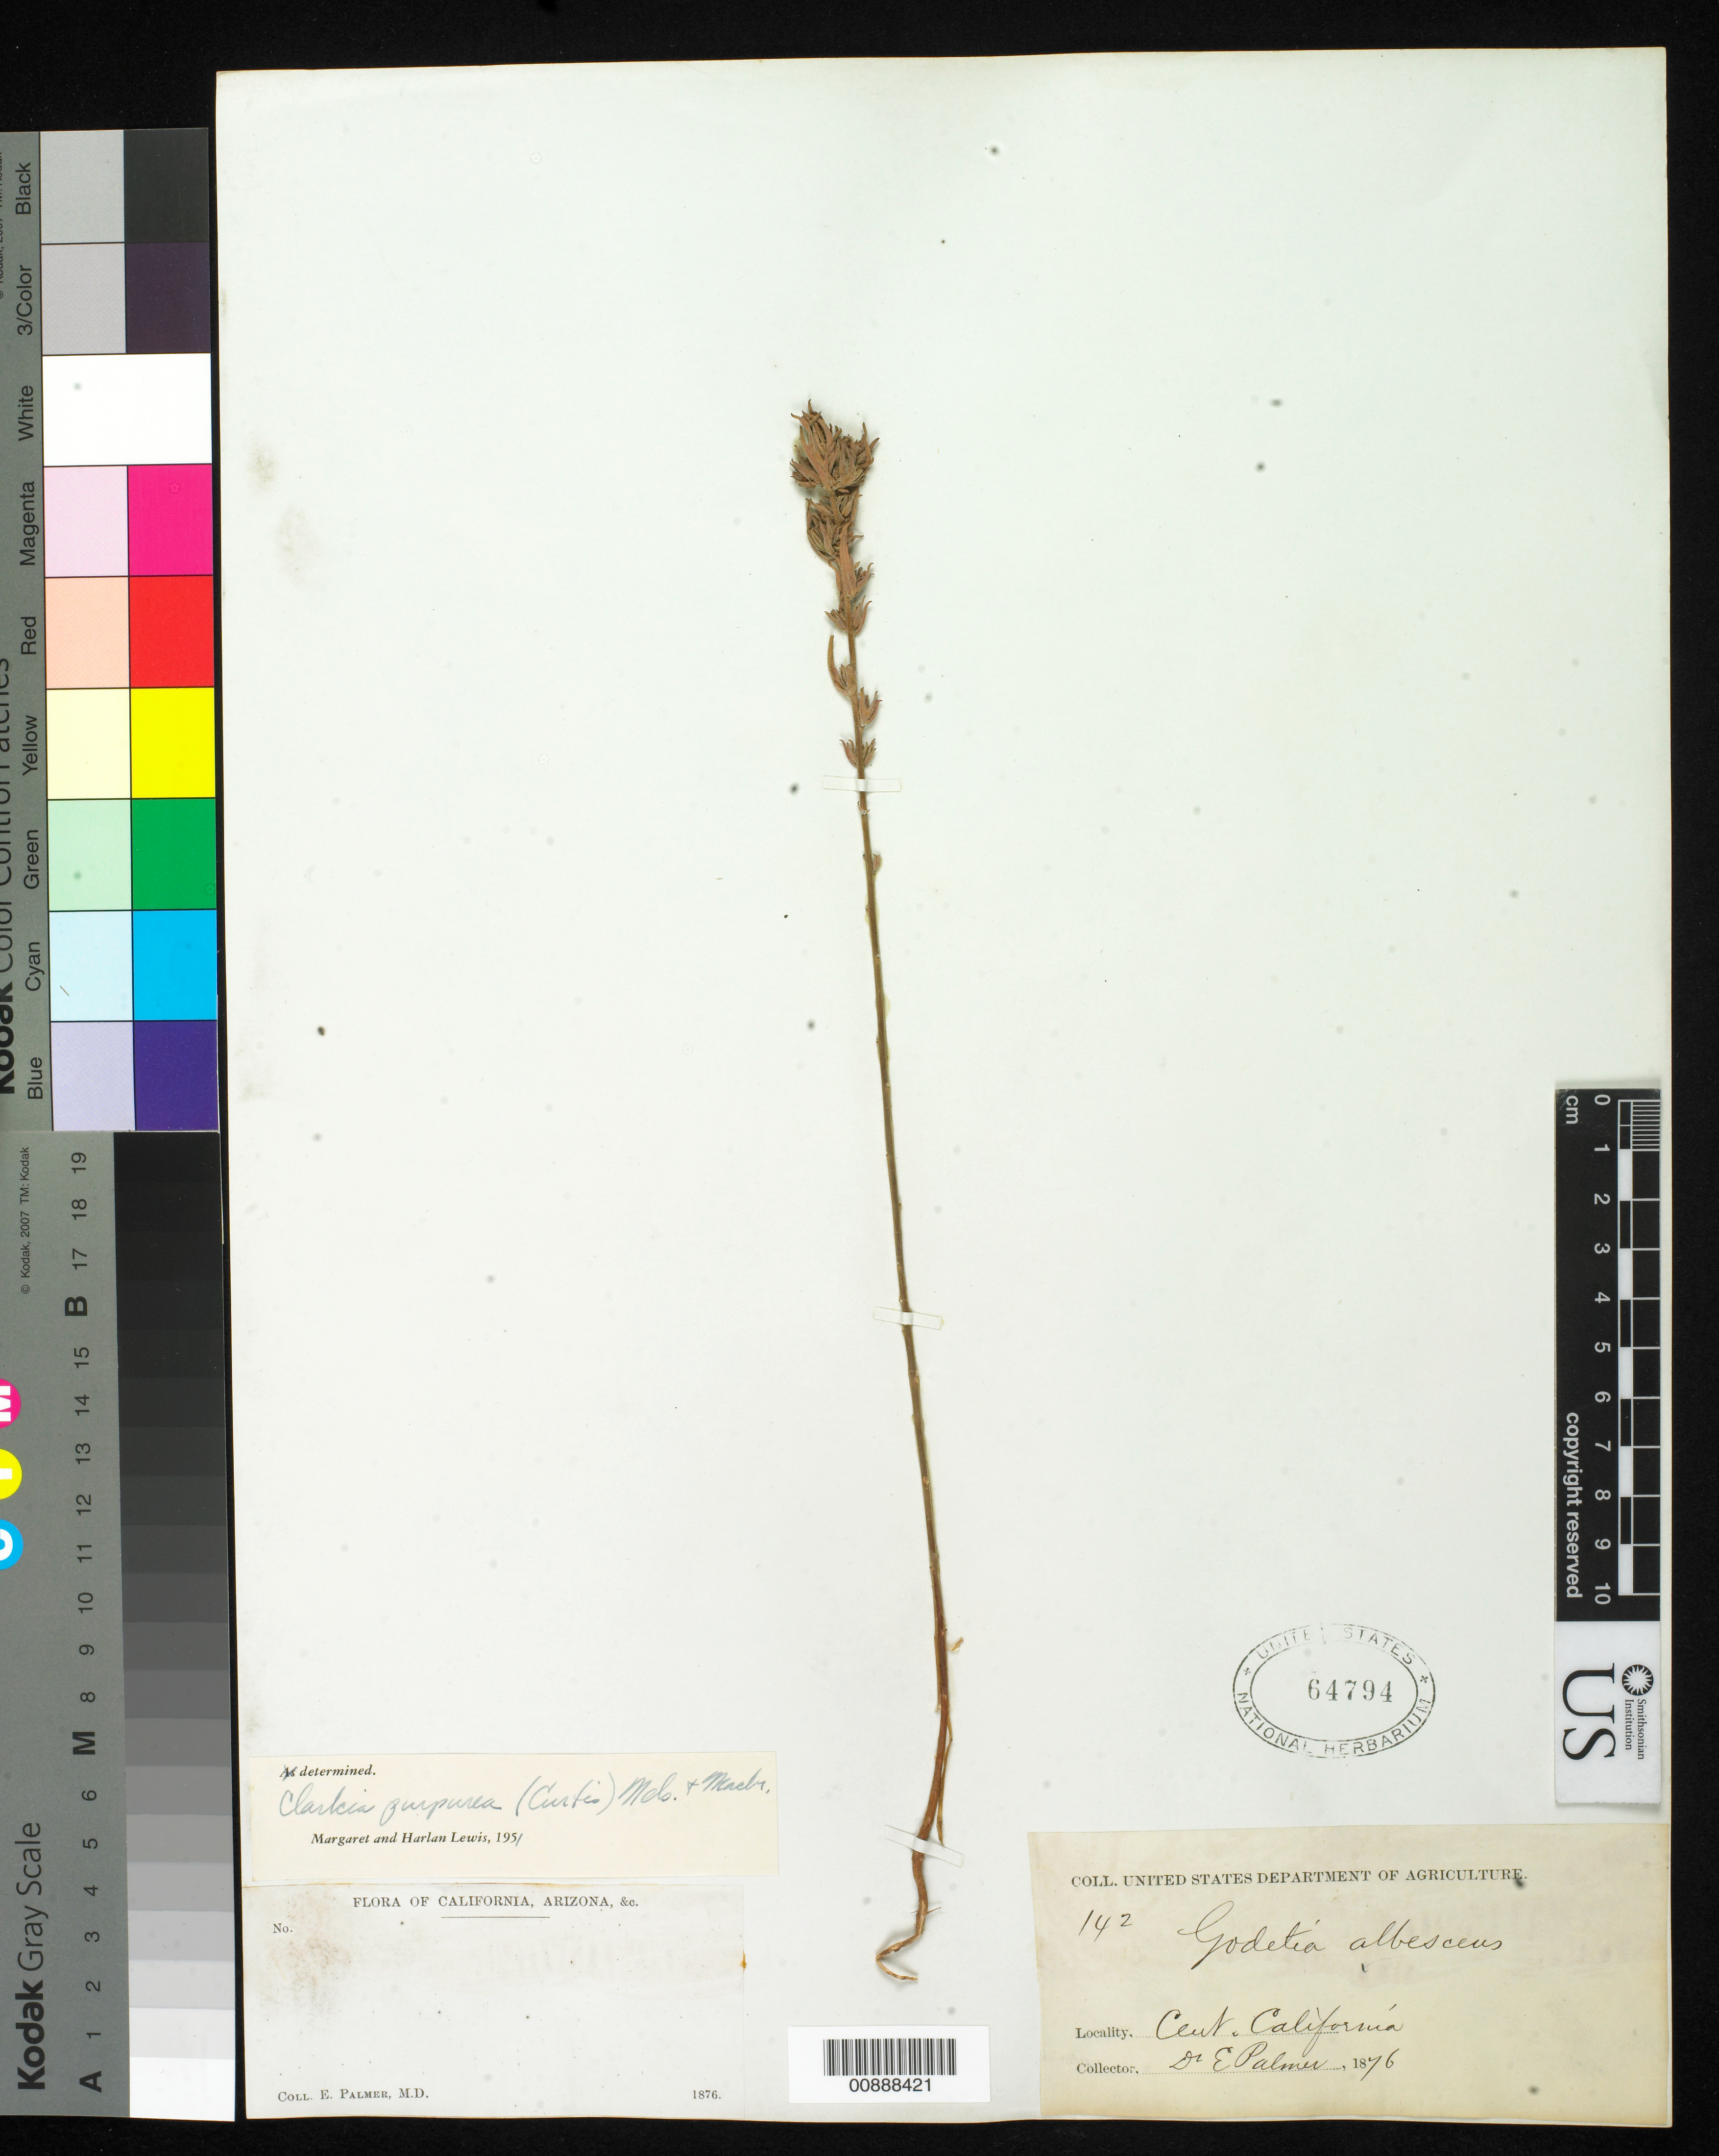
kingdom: Plantae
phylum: Tracheophyta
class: Magnoliopsida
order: Myrtales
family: Onagraceae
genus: Clarkia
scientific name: Clarkia purpurea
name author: (Curtis) A. Nelson & J.F. Macbr.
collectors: E. Palmer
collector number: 142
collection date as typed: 1876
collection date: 1876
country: United States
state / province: California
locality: Central California.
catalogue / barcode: US 64794